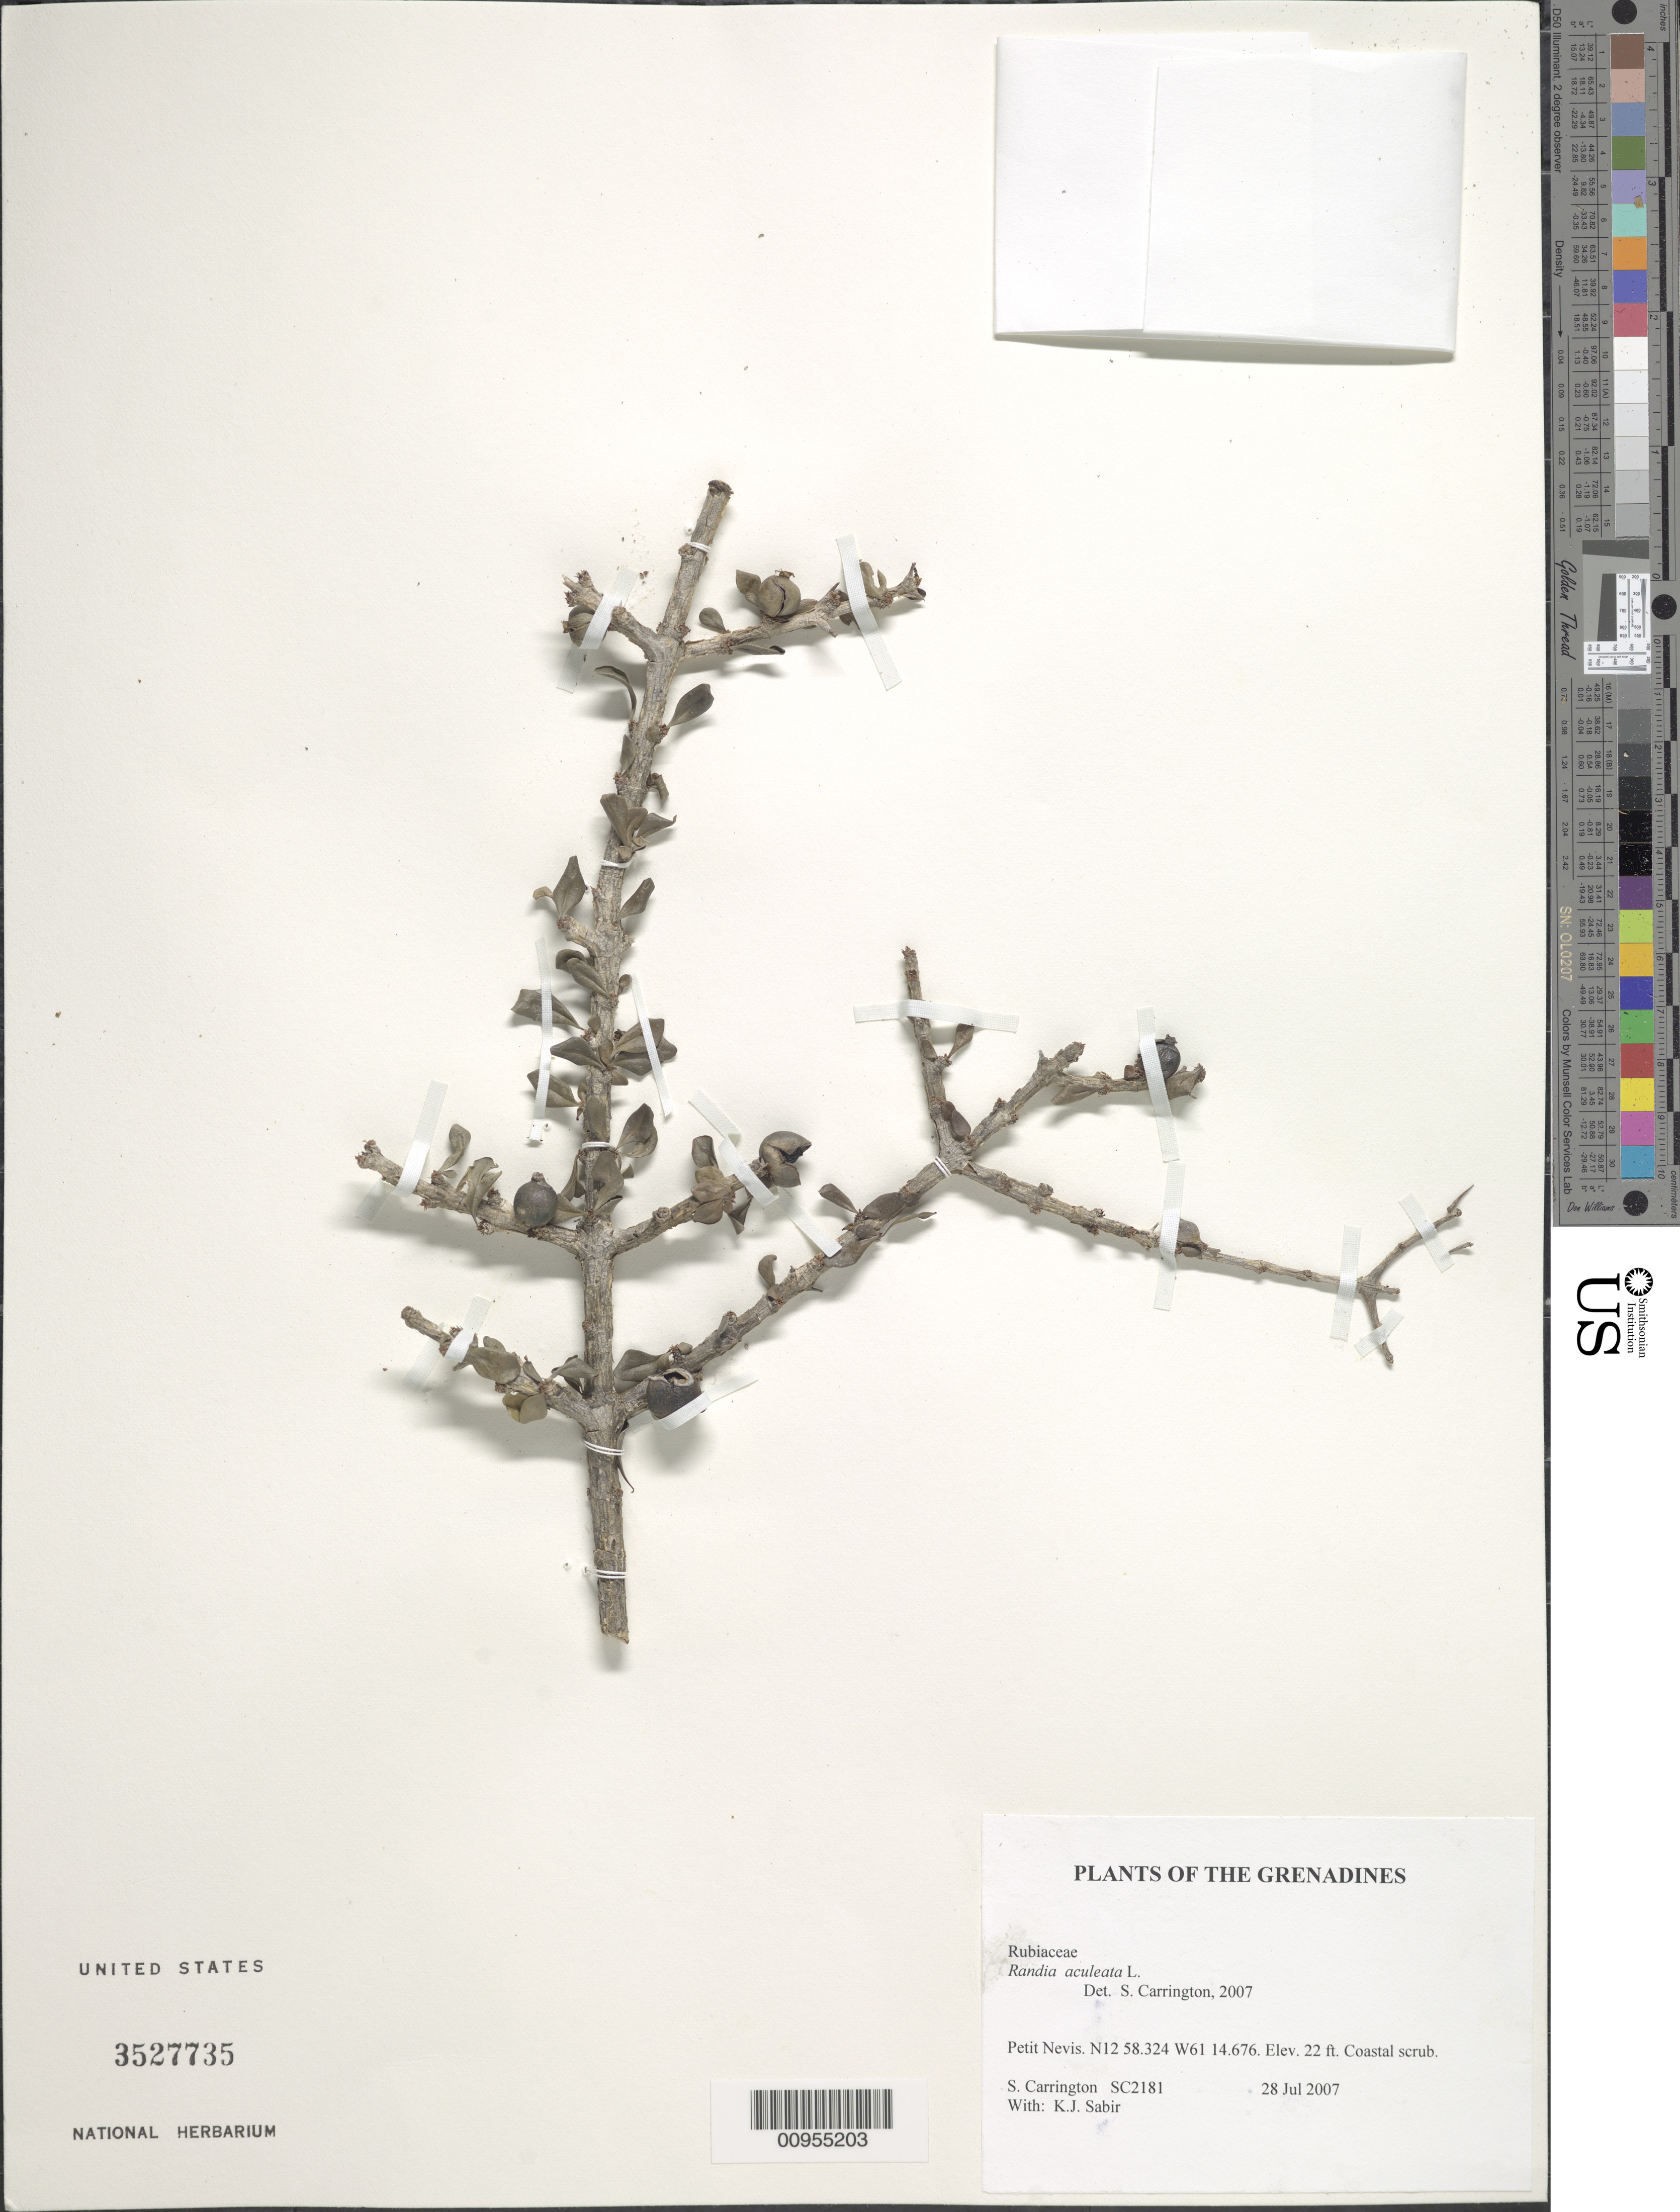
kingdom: Plantae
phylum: Tracheophyta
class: Magnoliopsida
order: Gentianales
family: Rubiaceae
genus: Randia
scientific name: Randia aculeata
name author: L.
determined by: Carrington, C. M. S.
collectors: C. M. S. Carrington & K. Sabir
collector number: SC 2181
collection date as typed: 28 Jul 2007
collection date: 2007-07-28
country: St. Vincent - Grenadines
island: Petit Nevis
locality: Petit Nevis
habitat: coastal scrub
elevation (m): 7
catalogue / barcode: US 3527735